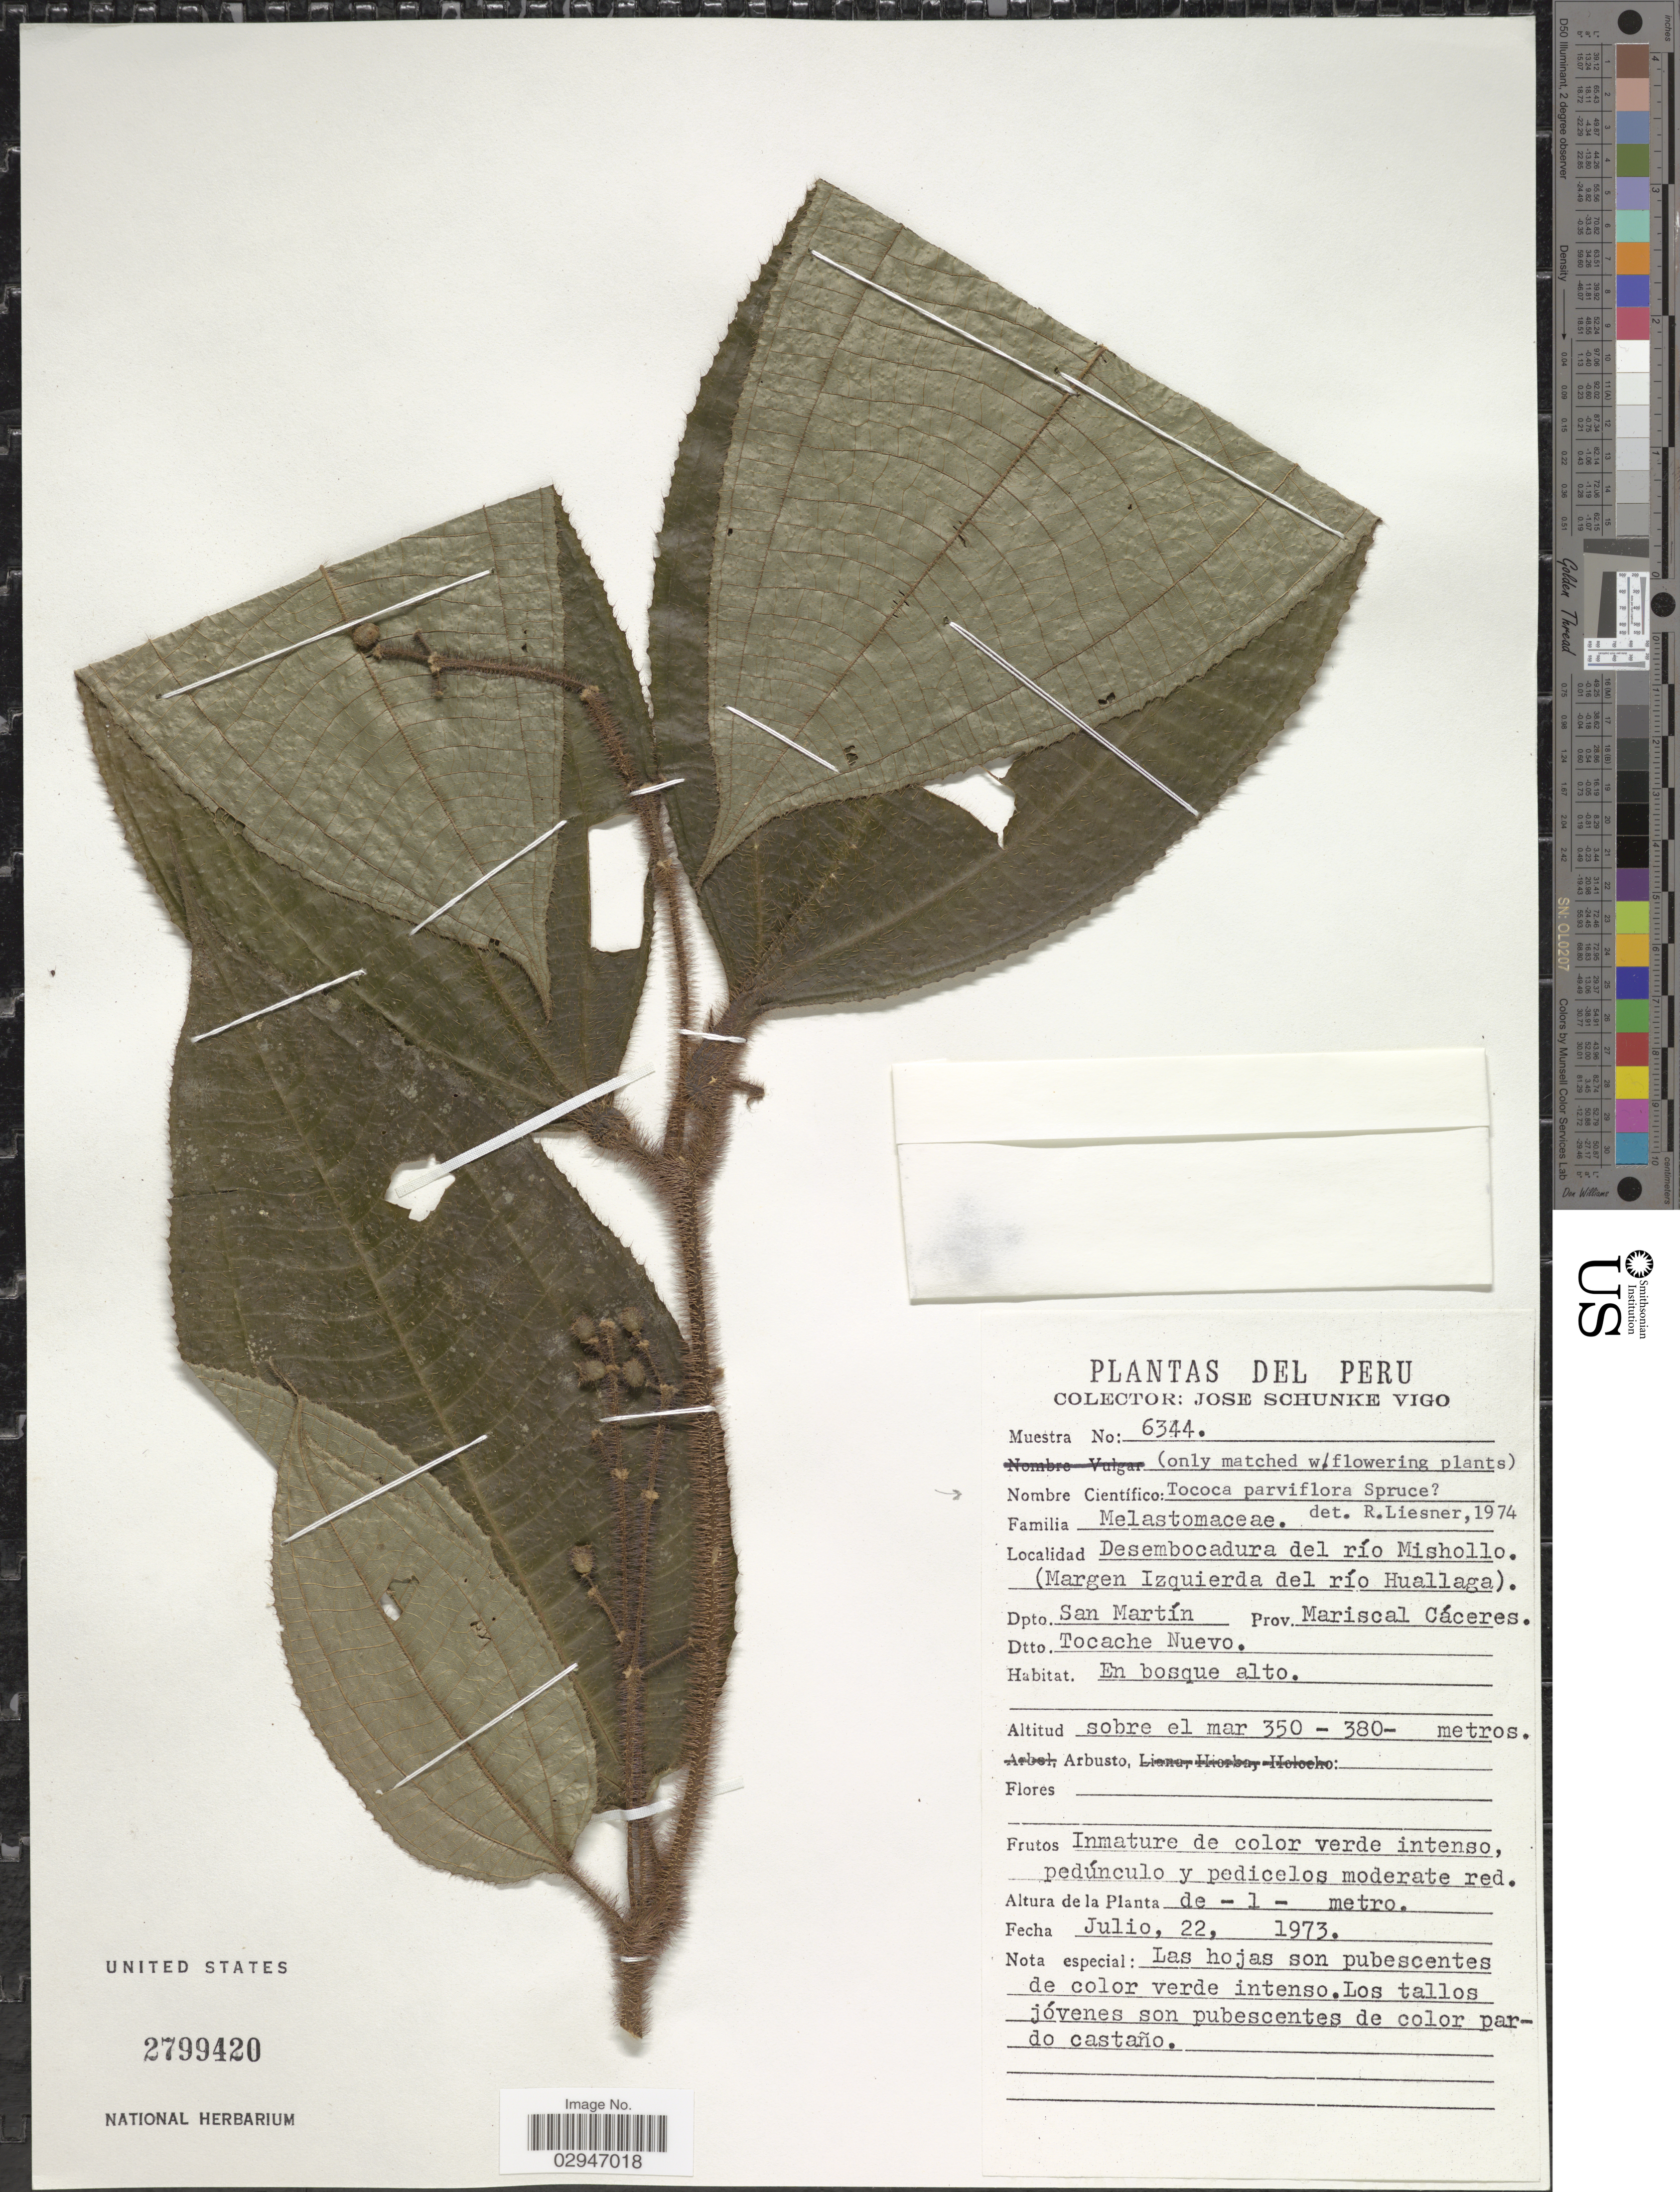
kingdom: Plantae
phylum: Tracheophyta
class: Magnoliopsida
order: Myrtales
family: Melastomataceae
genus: Tococa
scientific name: Tococa parviflora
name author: Spruce ex Triana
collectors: J. Schunke Vigo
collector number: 6344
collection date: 1973-07-22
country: Peru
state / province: San Martín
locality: Desembocadura del río Mishollo. (Margen Izquierda del río Huallaga). Dpto. San Martín Prov. Mariscal Cáceres. Dtto. Tocache Nuevo.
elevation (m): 350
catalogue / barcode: US 2799420